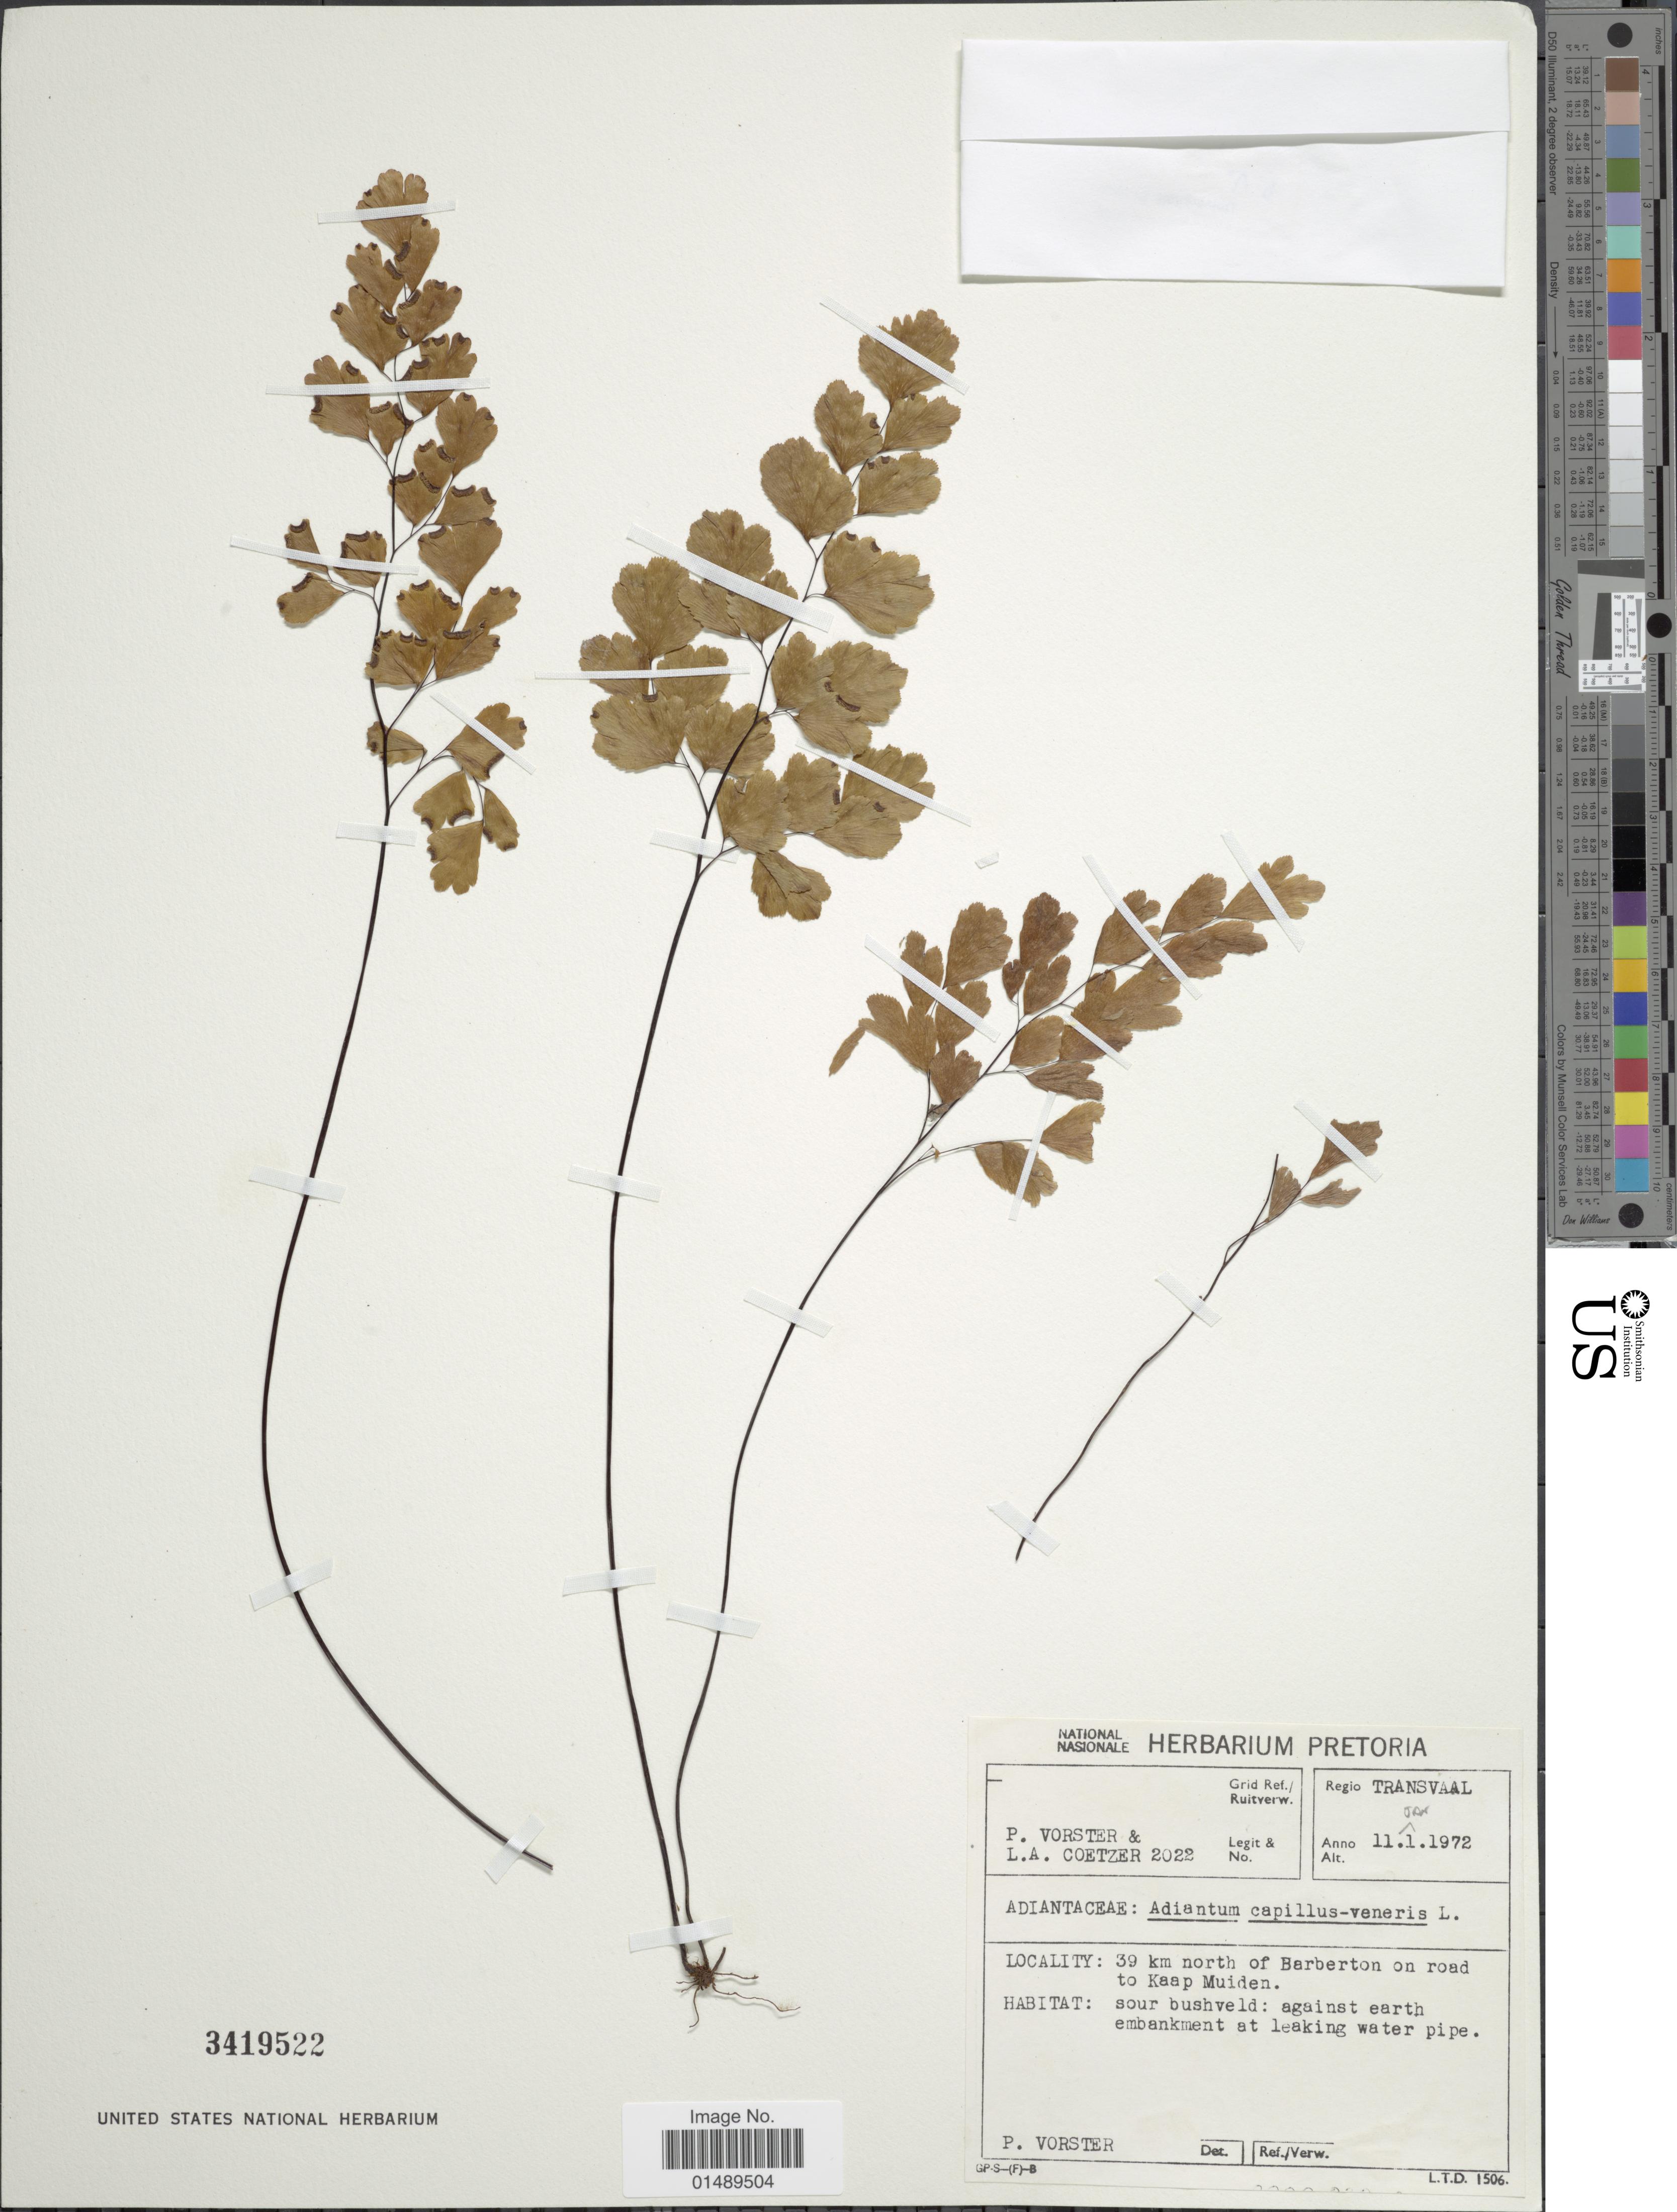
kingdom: Plantae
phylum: Tracheophyta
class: Polypodiopsida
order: Polypodiales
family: Pteridaceae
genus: Adiantum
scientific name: Adiantum capillus-veneris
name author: L.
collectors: P. Vorster & L. Coetzer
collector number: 2022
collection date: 1972-01-11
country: South Africa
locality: Transvaal, 39 km north of Barberton on road to Kaap Muiden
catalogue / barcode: US 3419522